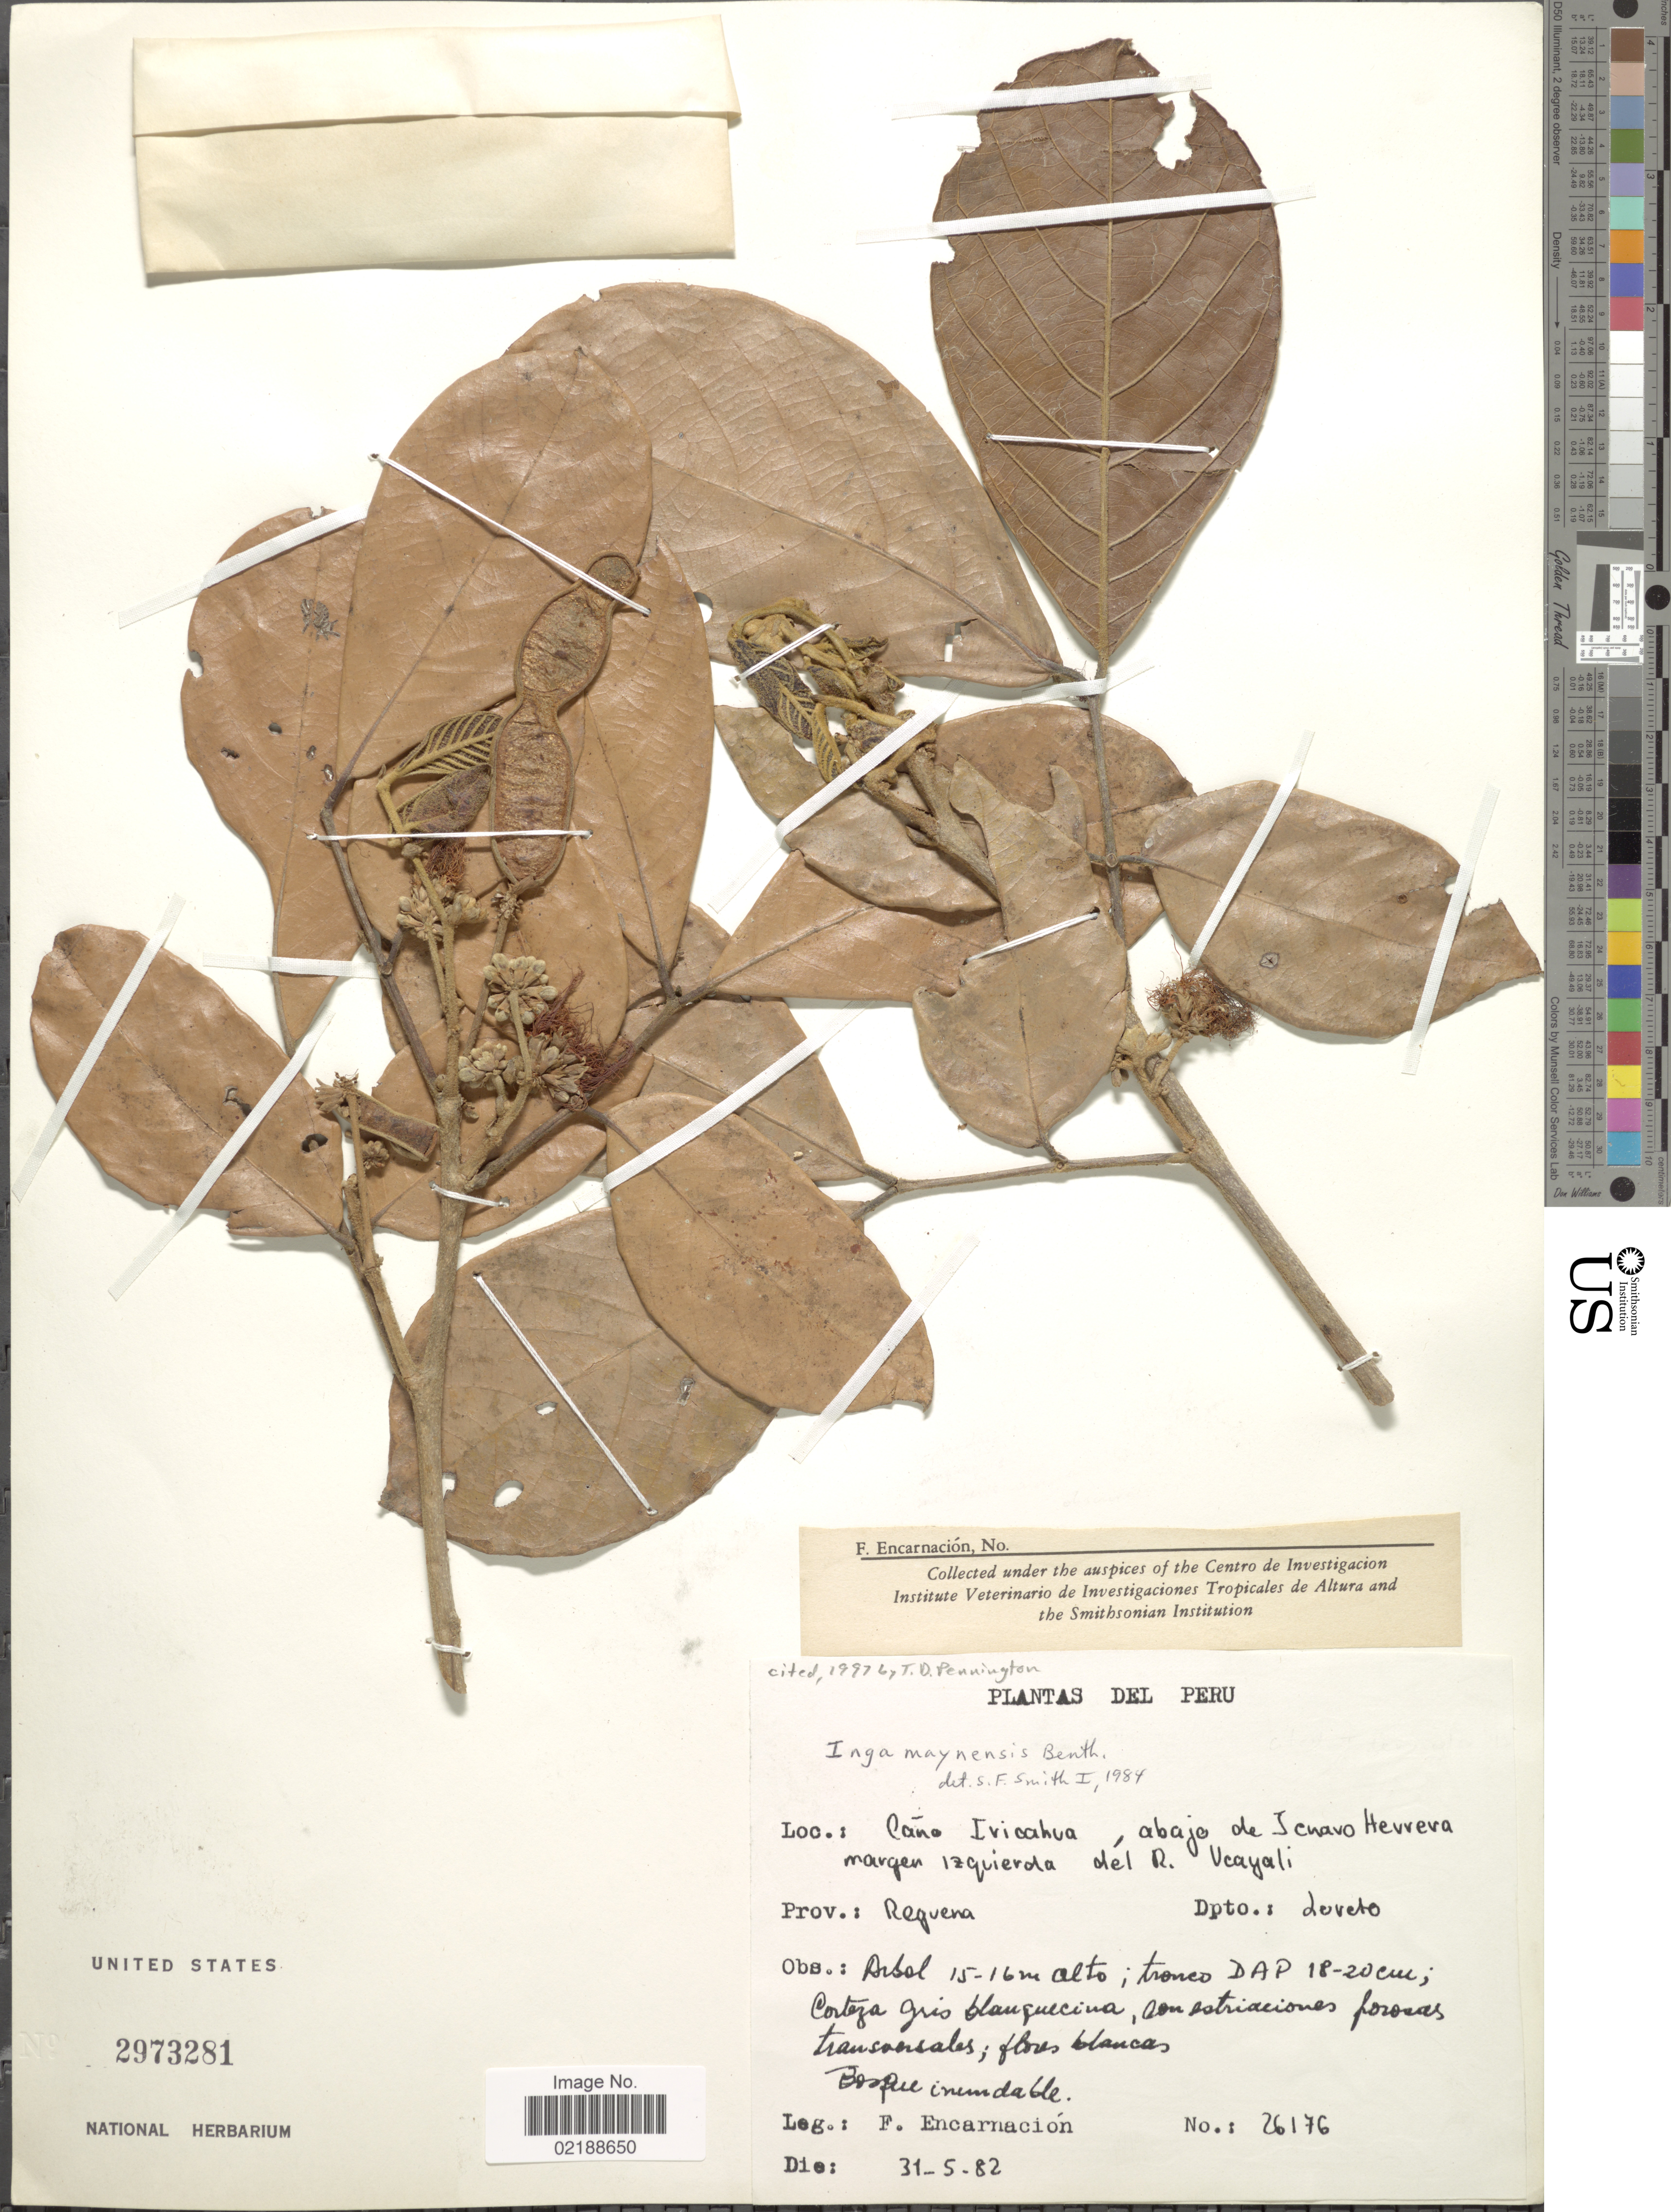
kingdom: Plantae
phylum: Tracheophyta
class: Magnoliopsida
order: Fabales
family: Fabaceae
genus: Inga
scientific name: Inga maynensis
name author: Benth.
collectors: F. Encarnación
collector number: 26176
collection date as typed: Transcribed d/m/y: 31/5/82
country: Peru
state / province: Loreto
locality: Caño Ivachua, abajo de Icuavo Herrera margen izquierda del R. Ucayali, Prov. Requena, Dpto Loreto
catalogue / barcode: US 2973281